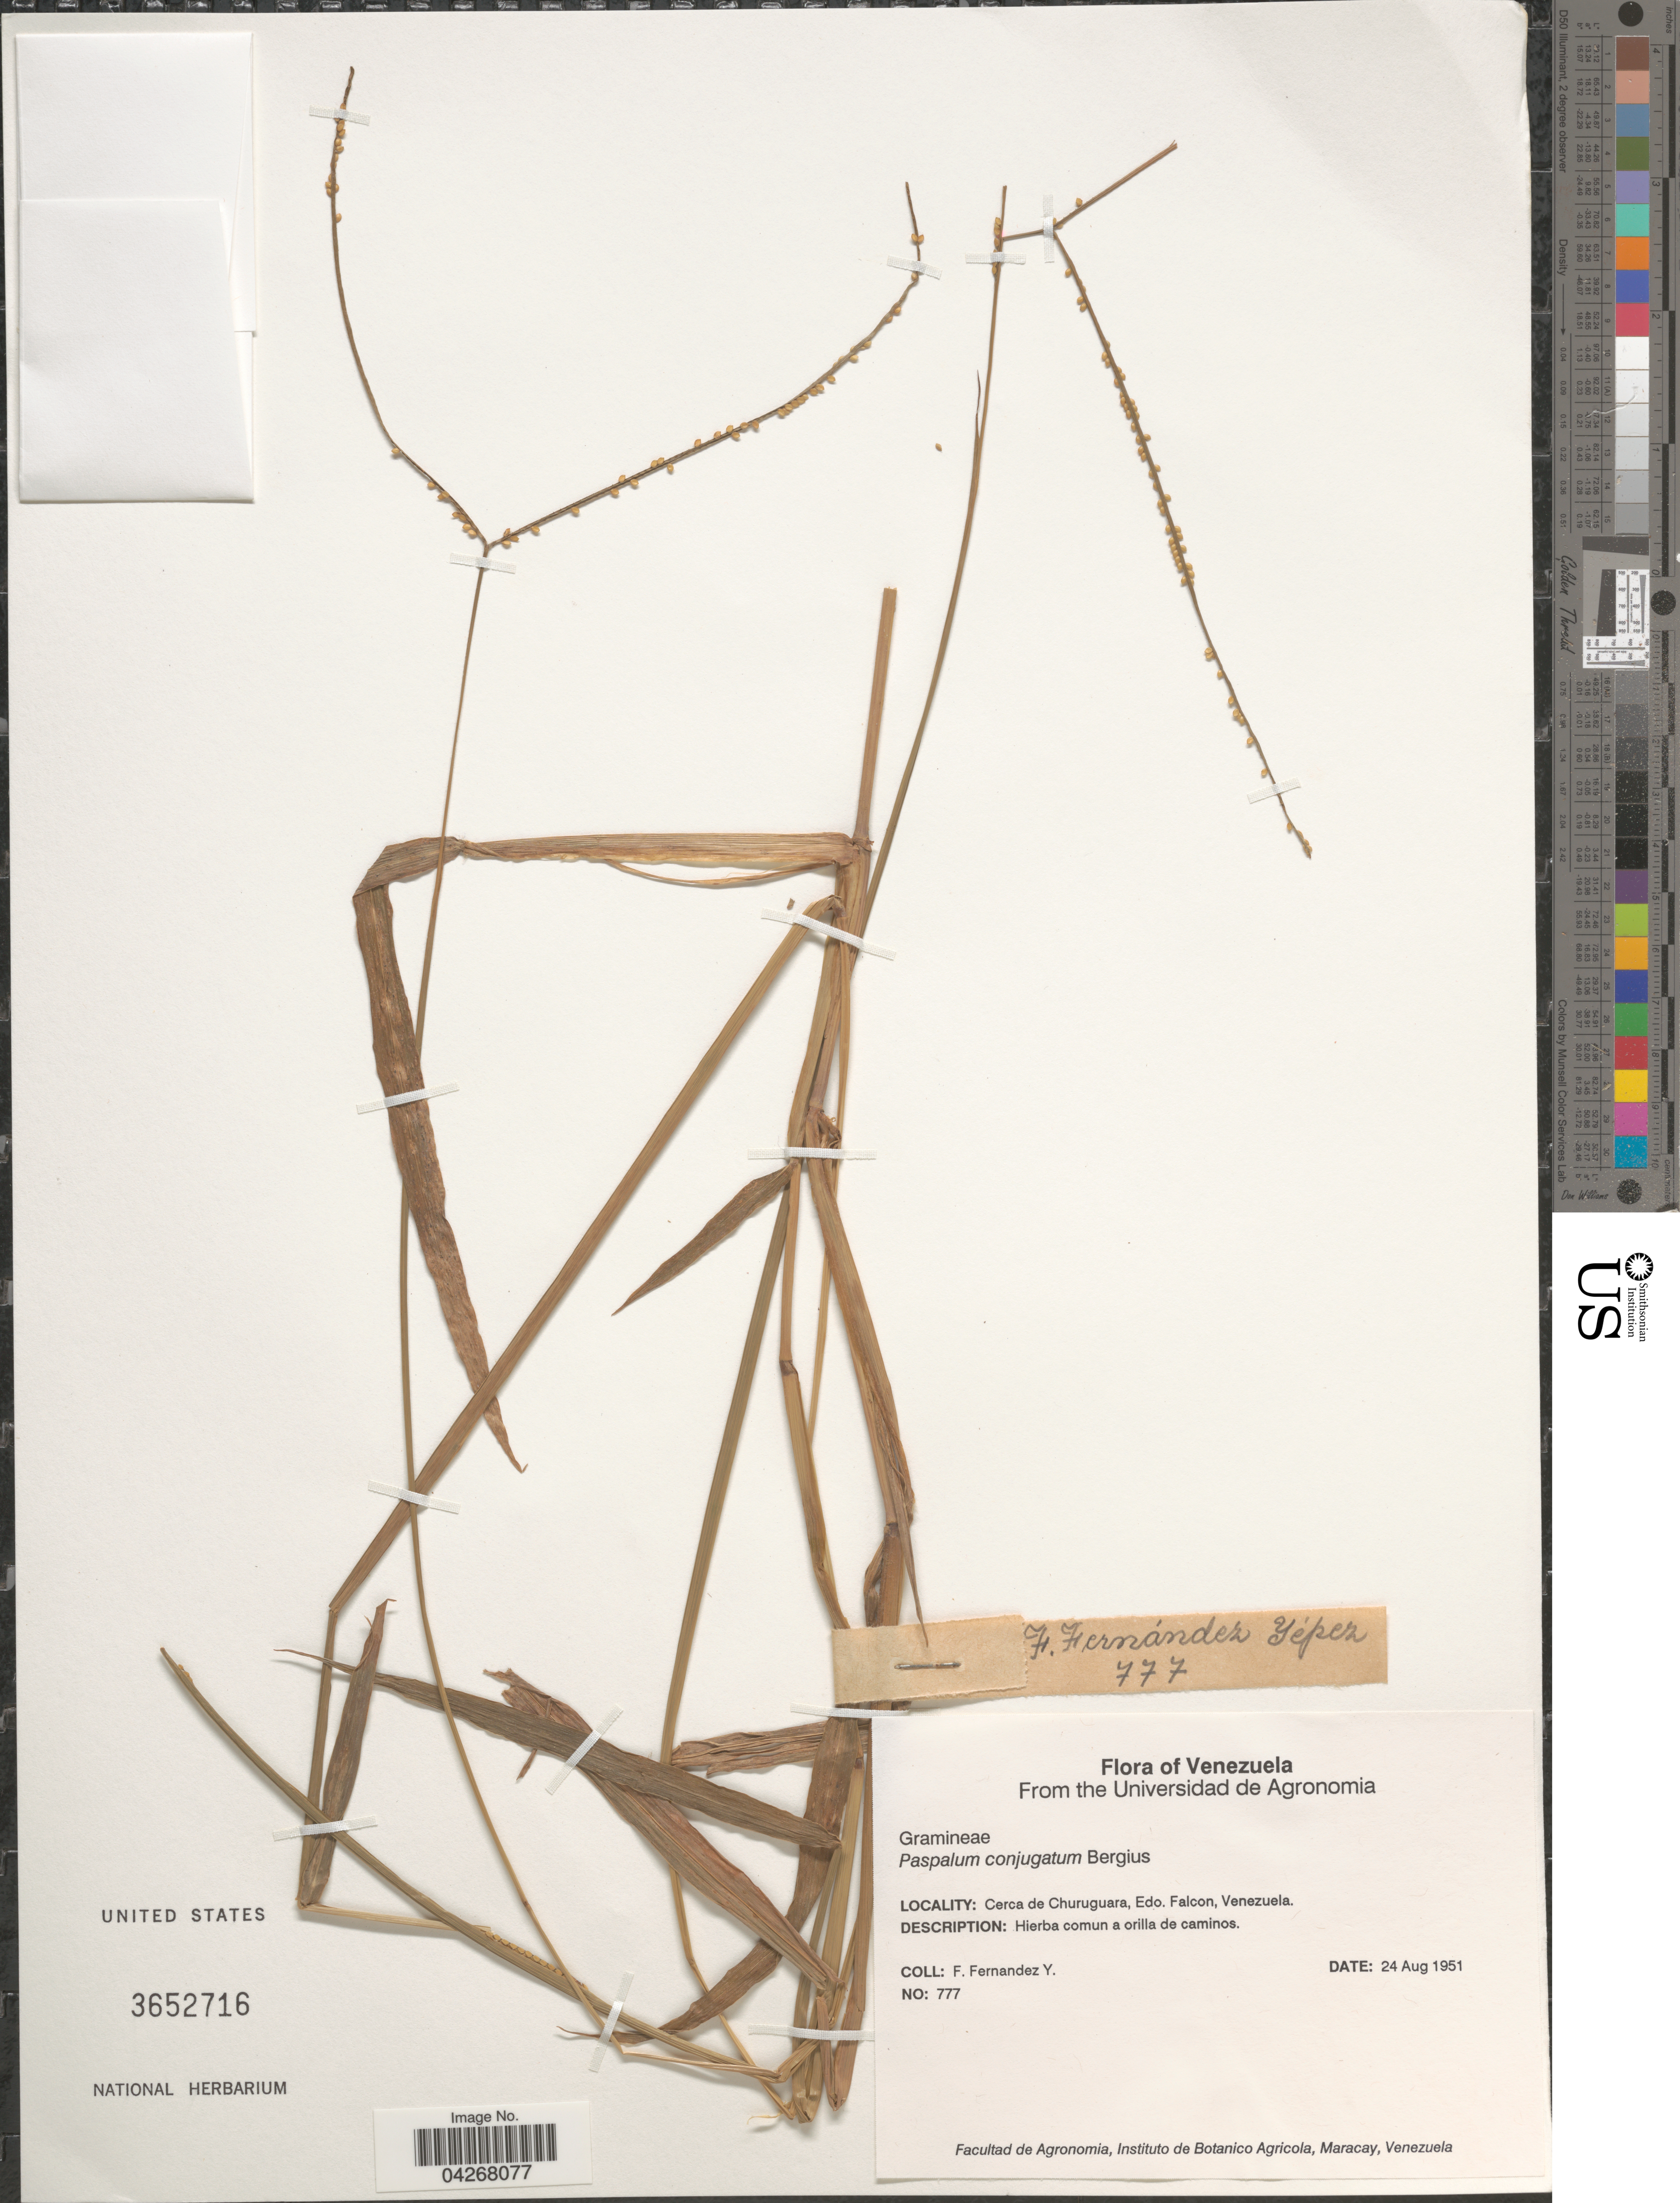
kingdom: Plantae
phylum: Tracheophyta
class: Liliopsida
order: Poales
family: Poaceae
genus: Paspalum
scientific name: Paspalum conjugatum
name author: P.J. Bergius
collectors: F. Fernandez Yépez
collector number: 777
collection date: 1951-08-24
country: Venezuela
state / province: Falcon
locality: Cerca de Churuguara.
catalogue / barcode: US 3652716